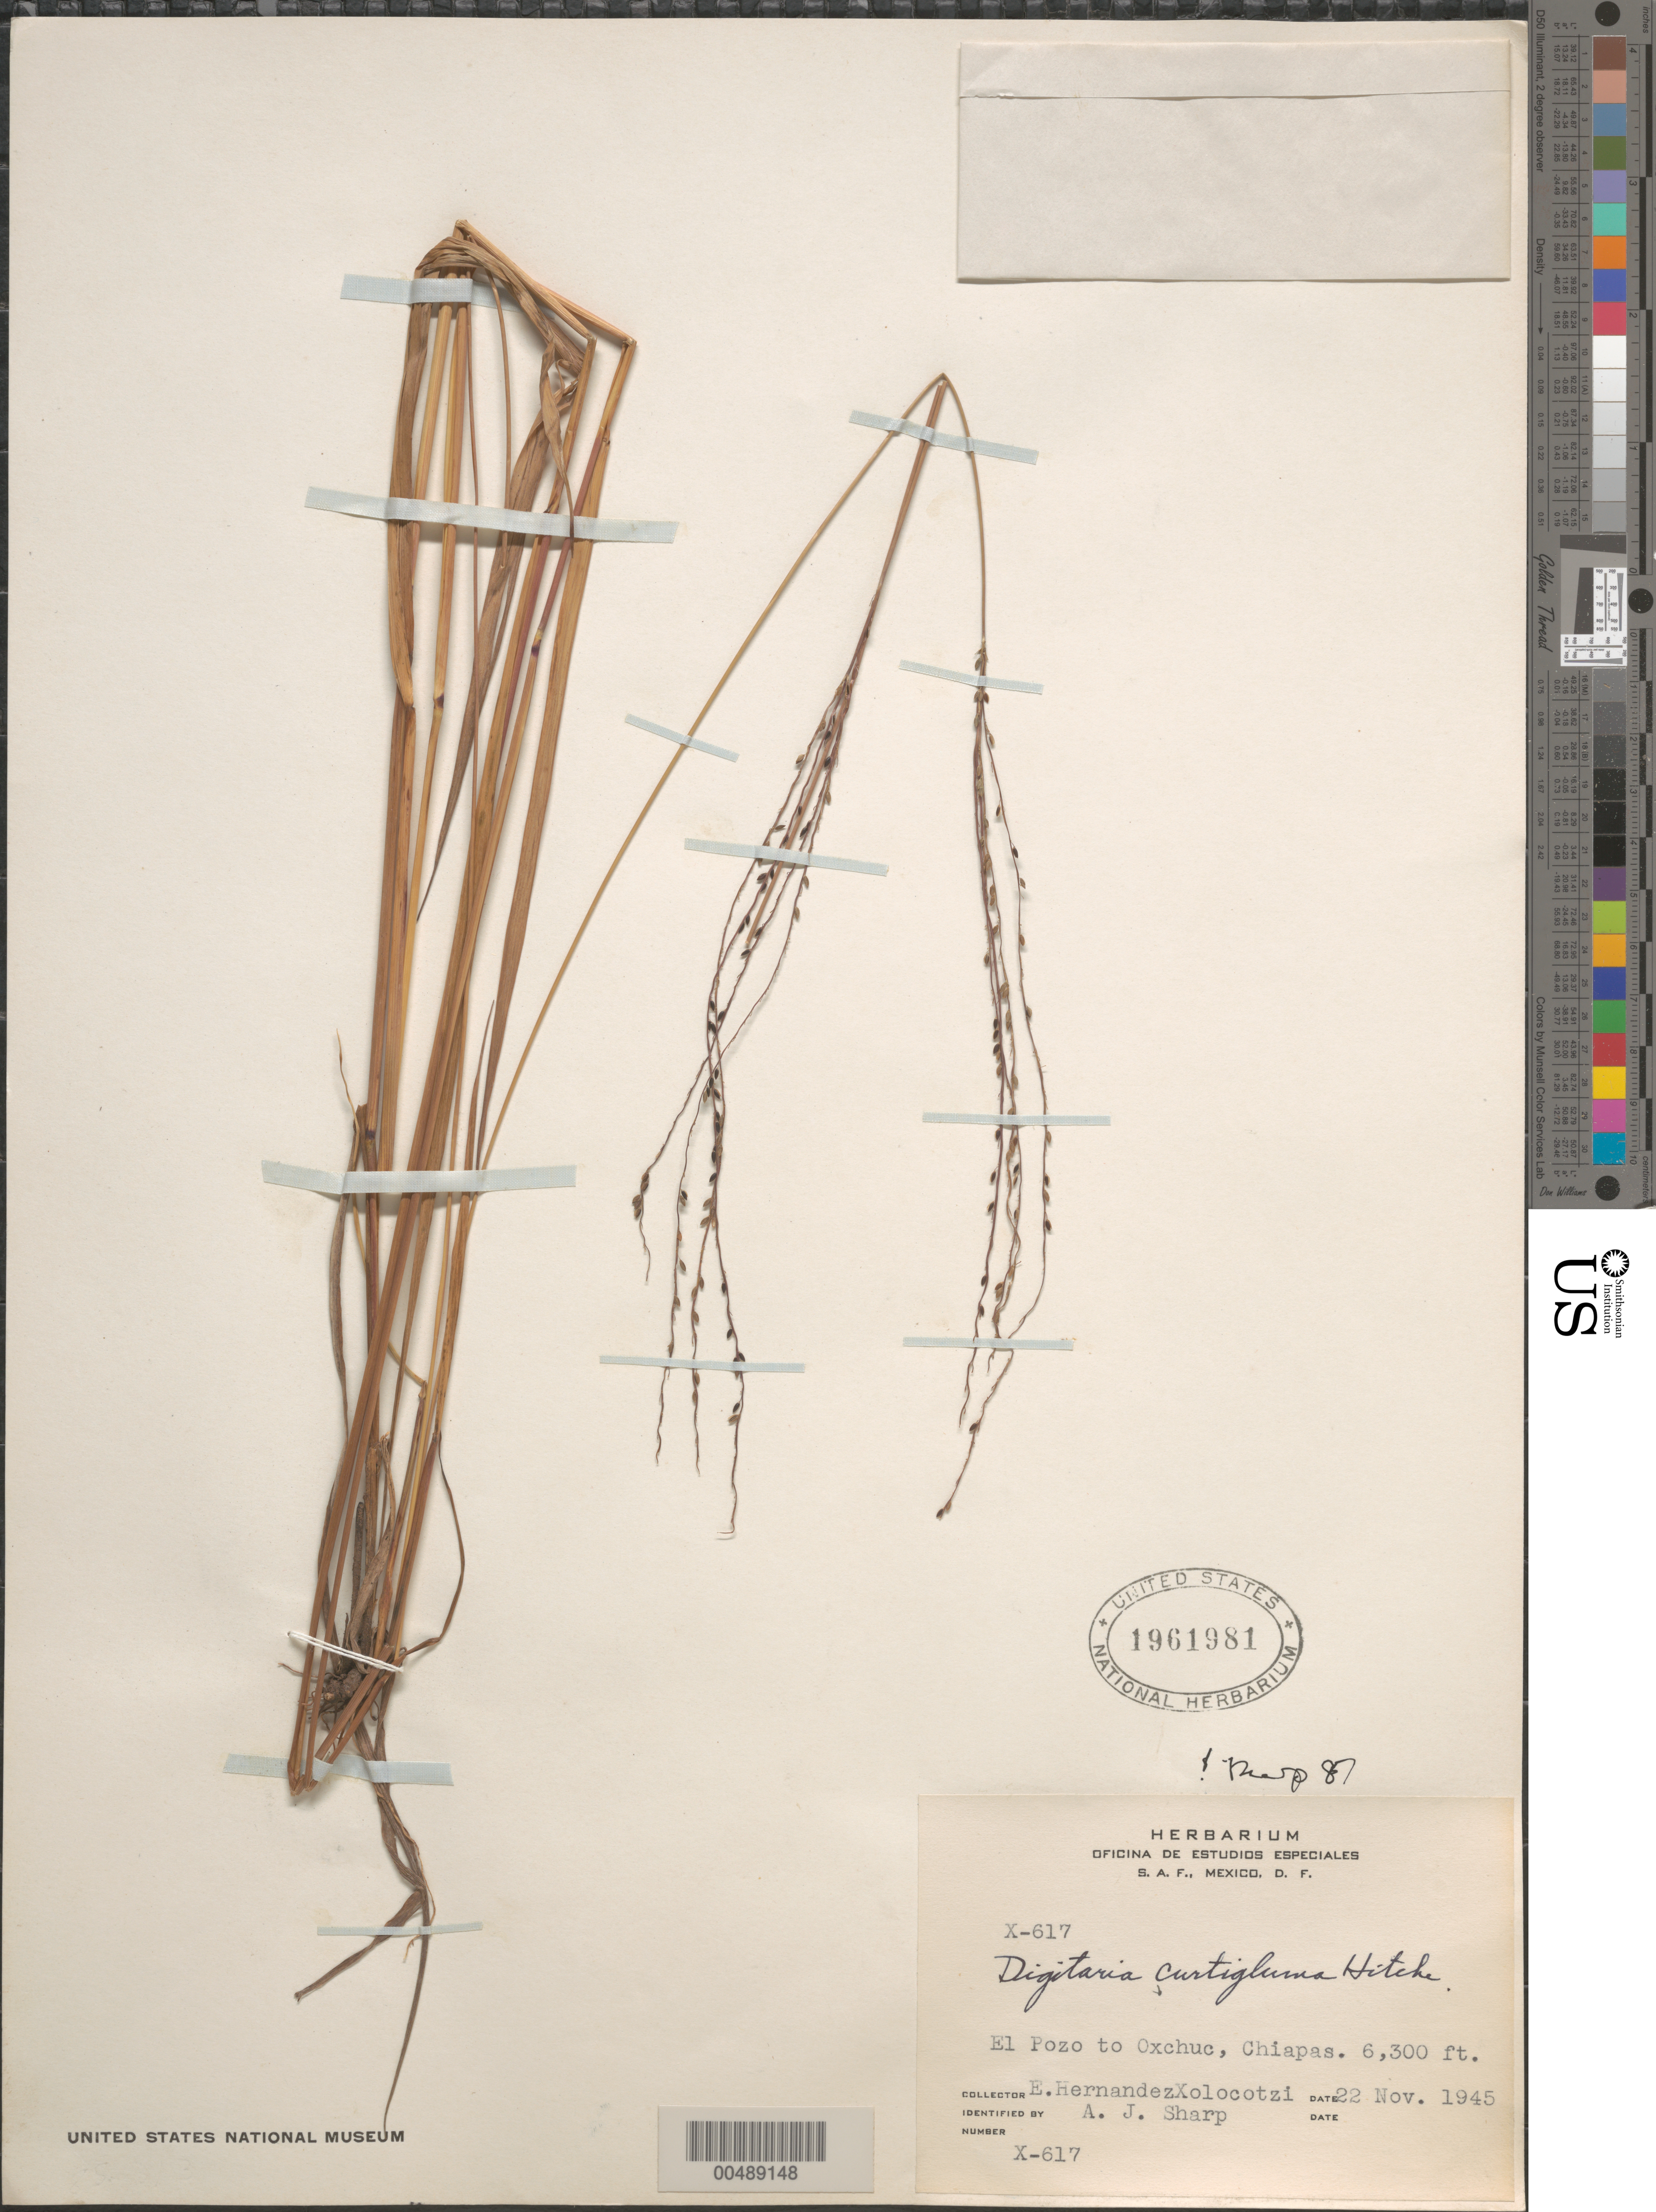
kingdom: Plantae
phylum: Tracheophyta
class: Liliopsida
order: Poales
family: Poaceae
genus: Digitaria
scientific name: Digitaria curtigluma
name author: Hitchc.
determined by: Sharp, A. J.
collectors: E. I. Hernández-X.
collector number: X-617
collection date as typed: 22 Nov 1945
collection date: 1945-11-22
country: Mexico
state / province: Chiapas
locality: El Pozo to Oxchuc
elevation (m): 1920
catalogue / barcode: US 1961981